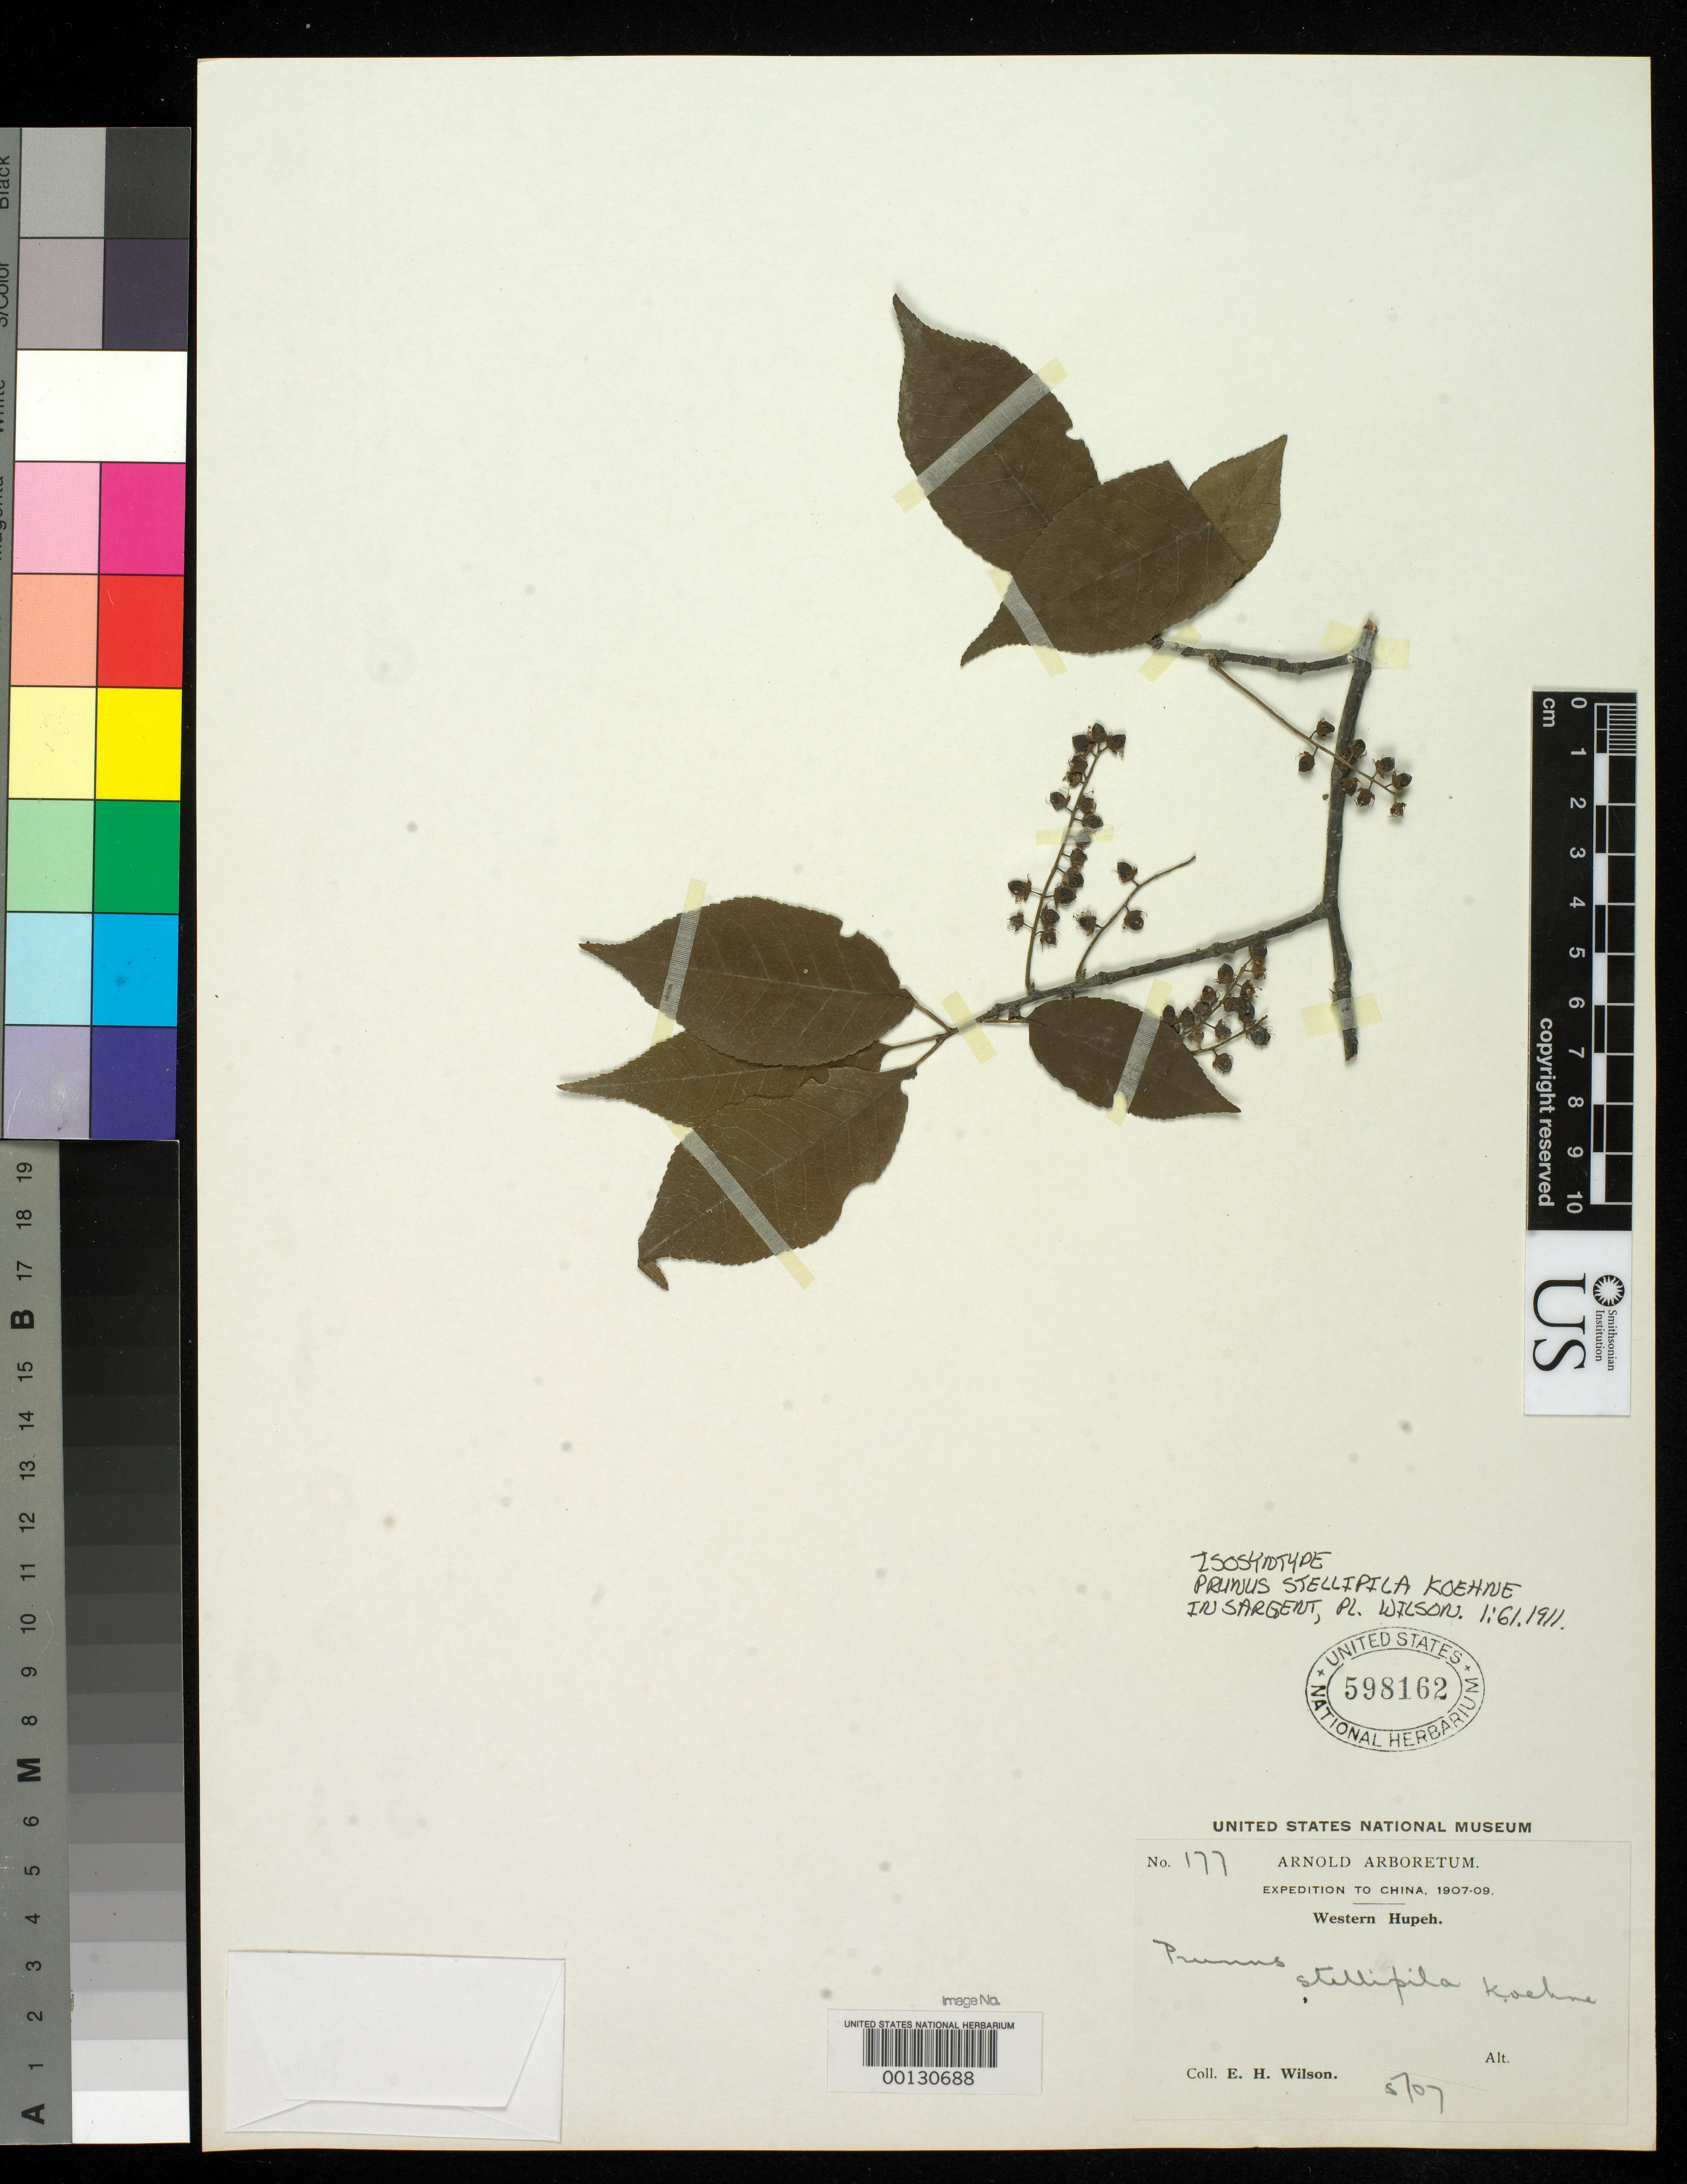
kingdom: Plantae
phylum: Tracheophyta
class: Magnoliopsida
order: Rosales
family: Rosaceae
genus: Prunus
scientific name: Prunus stellipila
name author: Koehne in Sarg.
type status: Isotype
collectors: E. H. Wilson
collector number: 177 (flowering branches)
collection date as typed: Aug 1907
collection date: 1907-08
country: China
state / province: Hubei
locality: Fang Hsien.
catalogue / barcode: US 598162